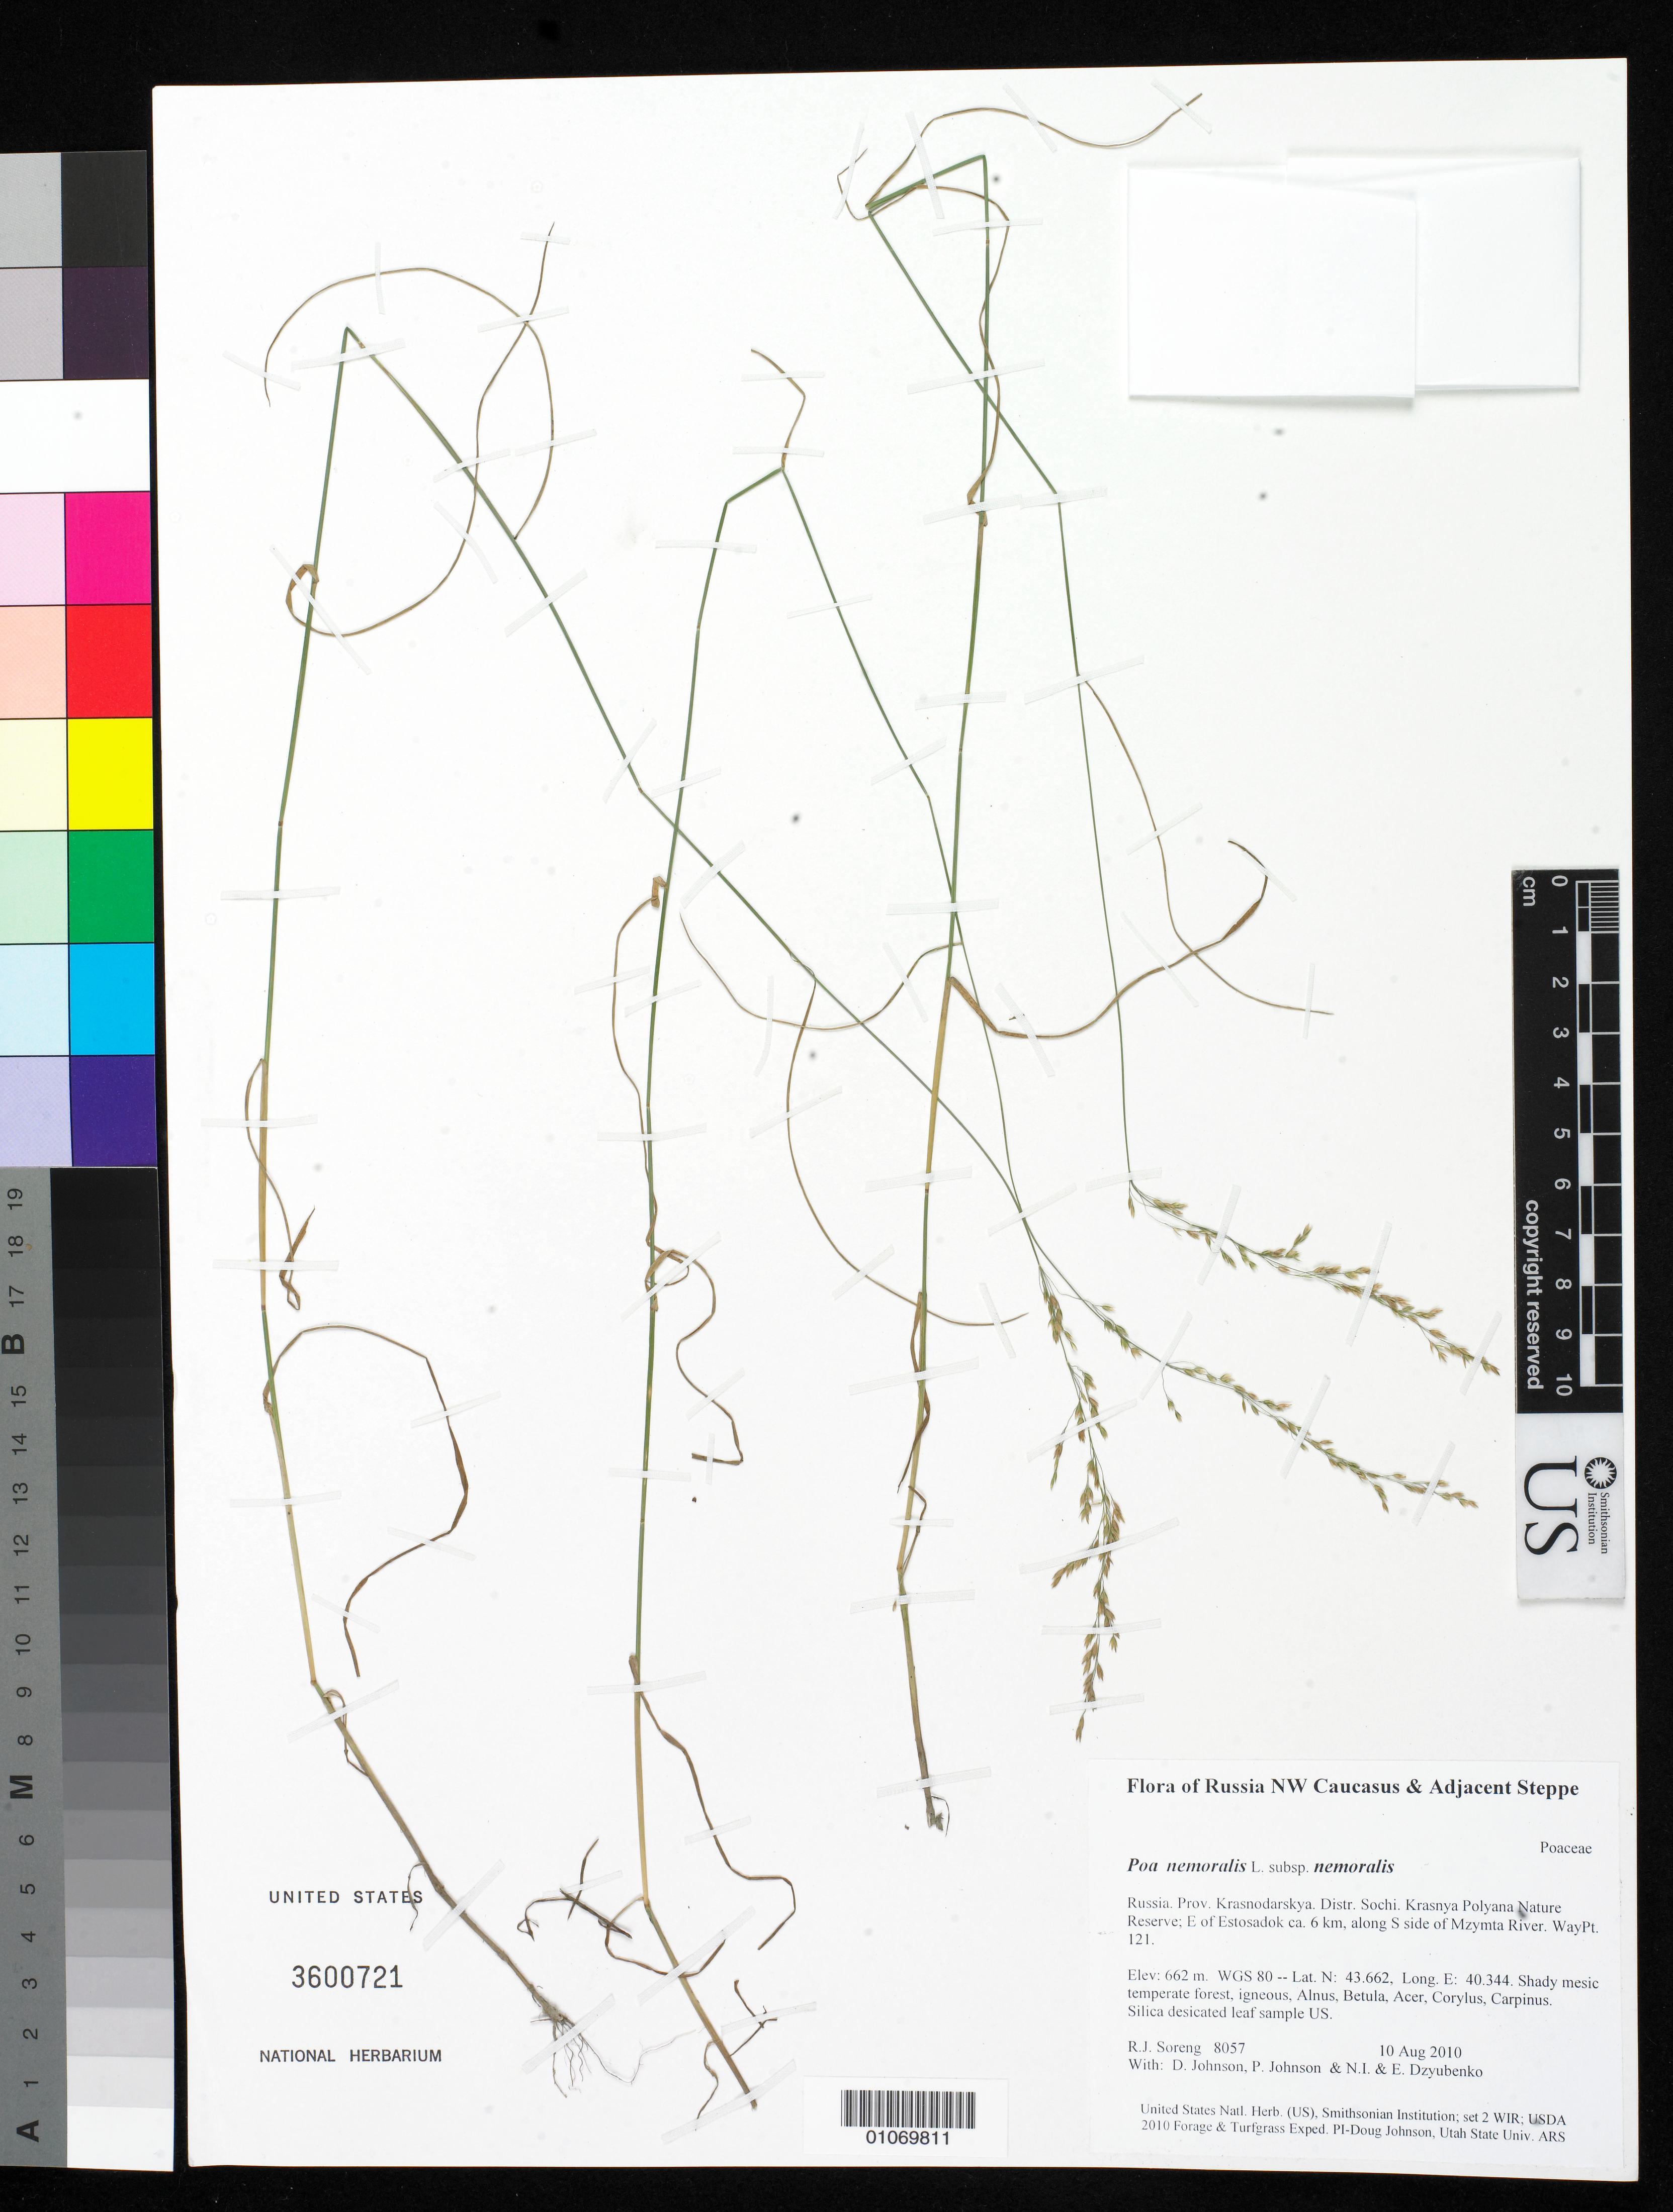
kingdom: Plantae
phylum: Tracheophyta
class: Liliopsida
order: Poales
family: Poaceae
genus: Poa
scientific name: Poa nemoralis subsp. nemoralis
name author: L.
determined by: Soreng, Robert J., Research Associate (BOT), Smithsonian Institution - National Museum of Natural History (UNITED STATES)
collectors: R. J. Soreng, D. Johnson, P. Johnson, N. Dzyubenko & E. Dzyubenko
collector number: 8057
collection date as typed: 10 Aug 2010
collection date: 2010-08-10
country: Russian Federation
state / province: Krasnodar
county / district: Sochi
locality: Krasnya Polyana Nature Reserve; E of Estosadok ca. 6 km, along S side of Mzymta River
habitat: Shady mesic temperate forest, igneous, Alnus, Betula, Acer, Corylus, Carpinus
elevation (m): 662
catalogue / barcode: US 3600721